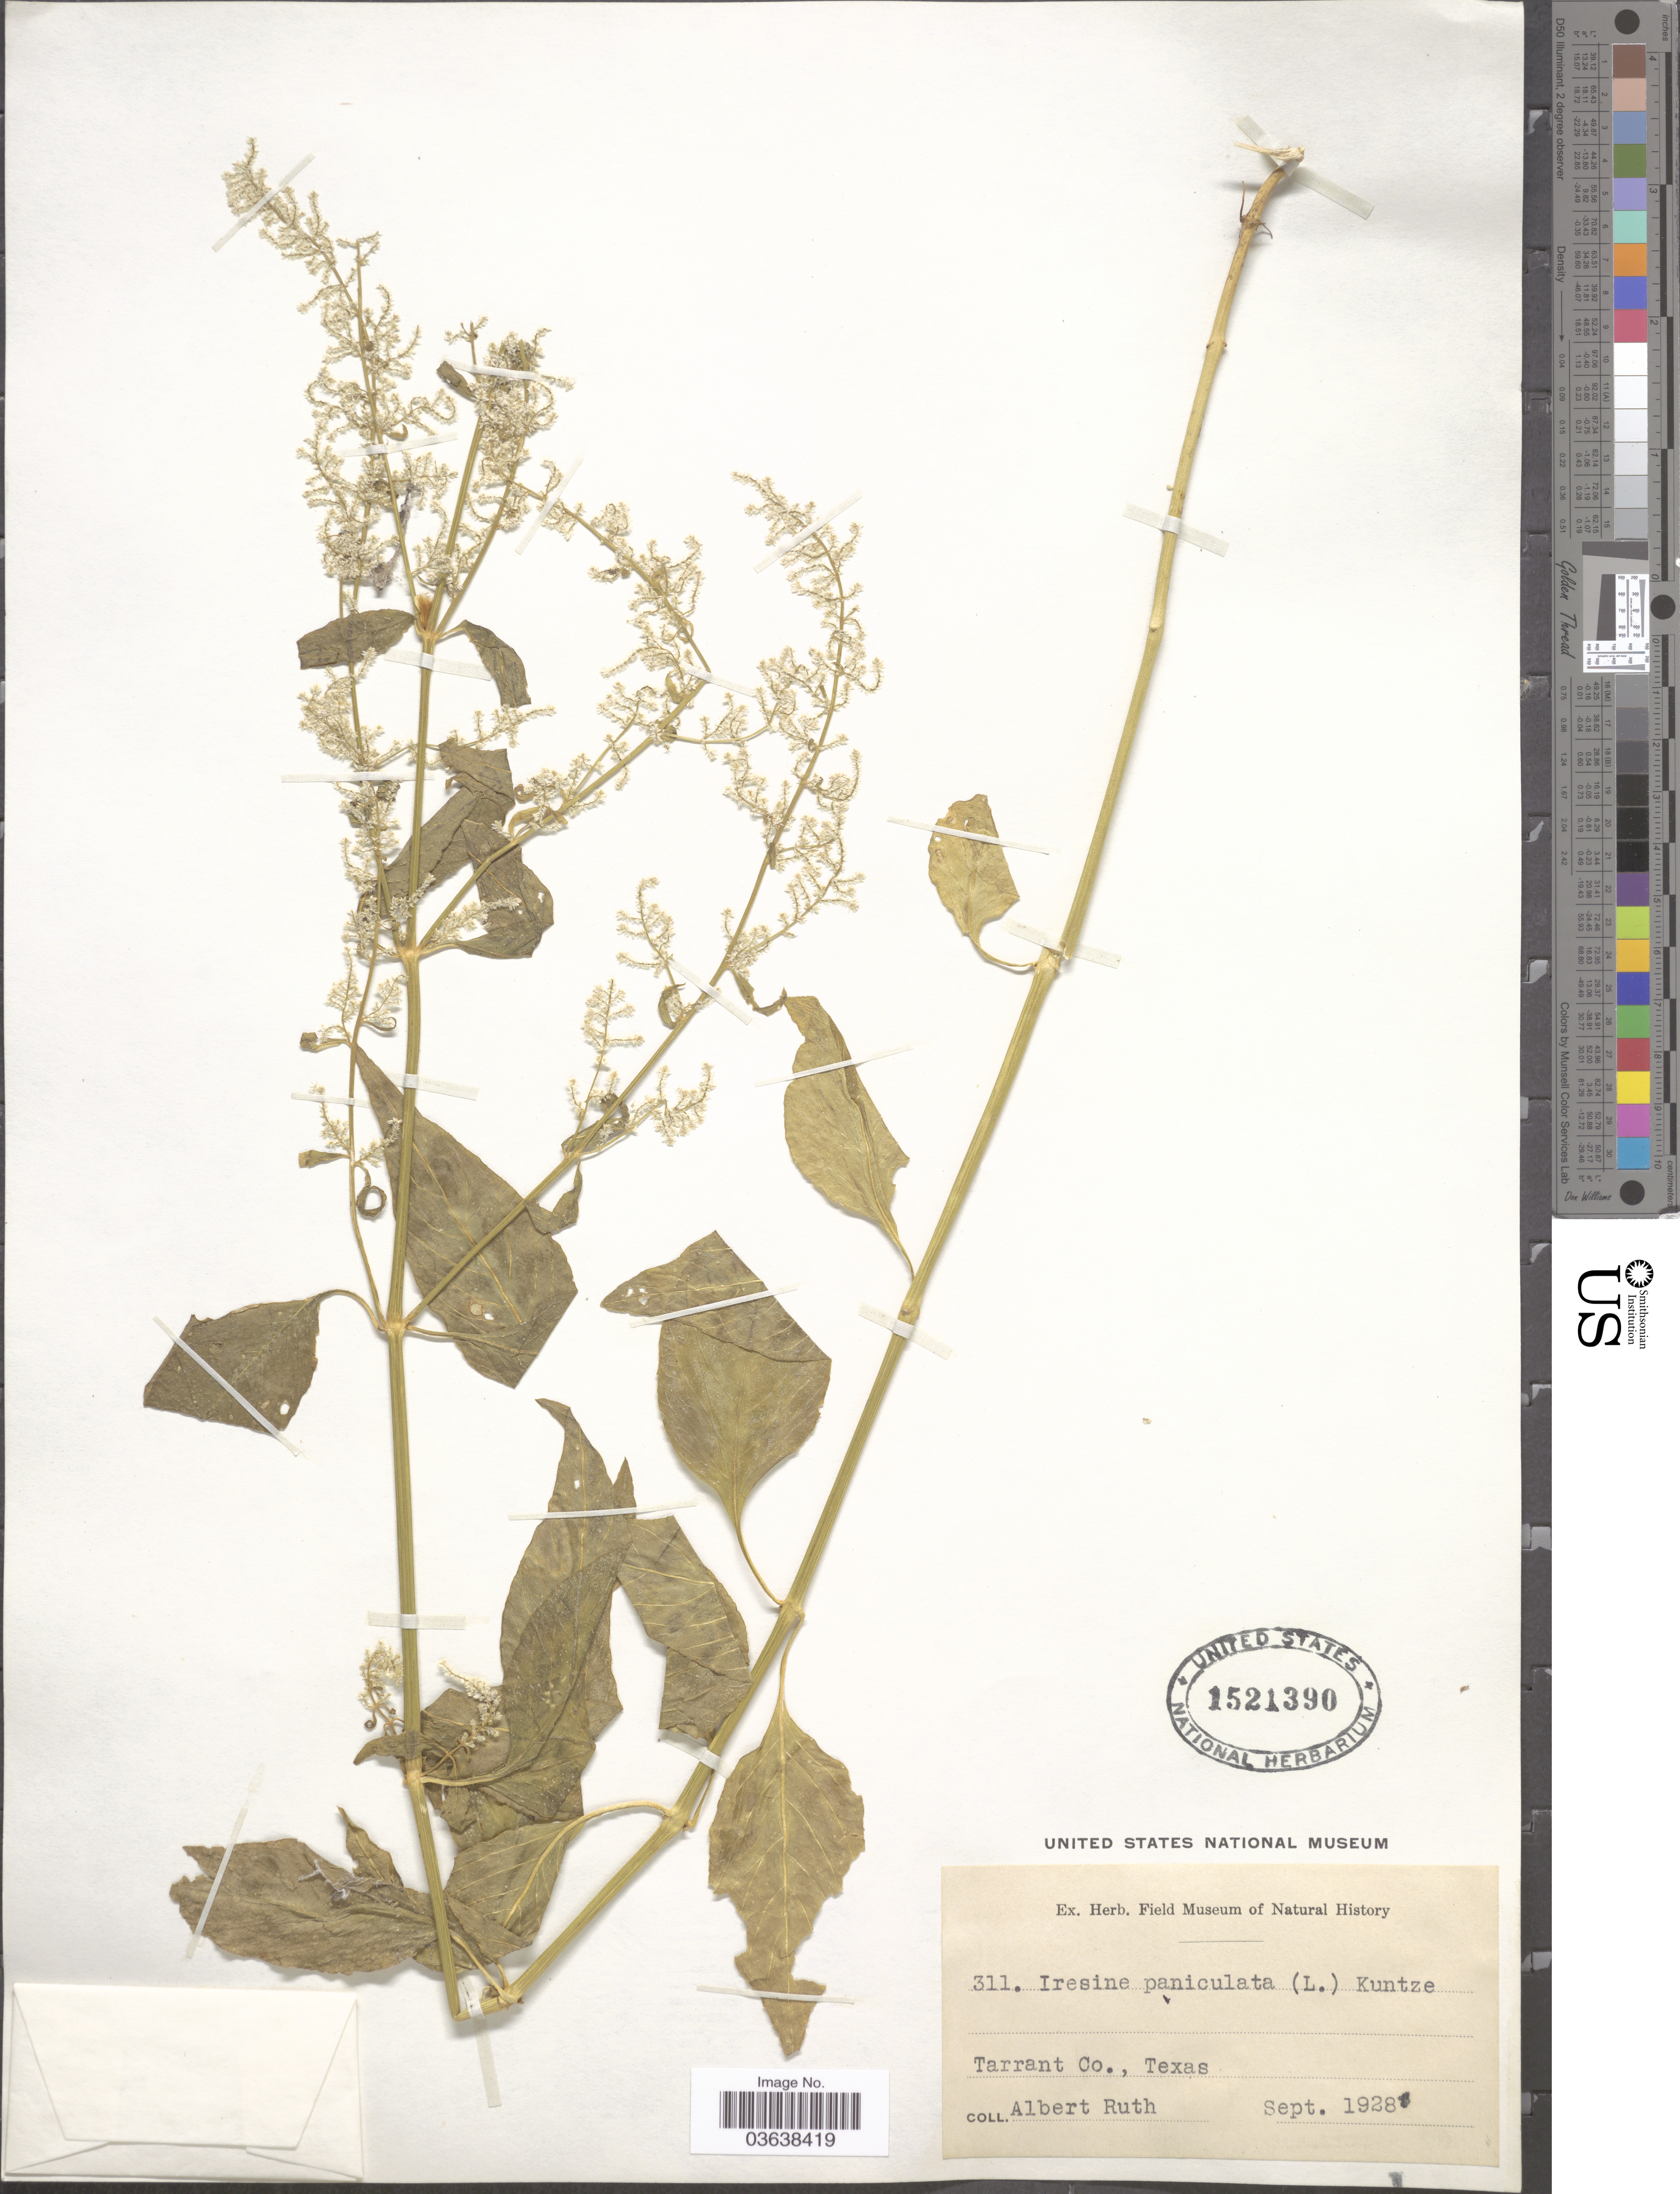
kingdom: Plantae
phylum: Tracheophyta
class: Magnoliopsida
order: Caryophyllales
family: Amaranthaceae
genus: Iresine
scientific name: Iresine celosia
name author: L.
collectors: A. Ruth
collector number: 311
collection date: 1928-09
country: United States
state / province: Texas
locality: Tarrant Co.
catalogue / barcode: US 1521390